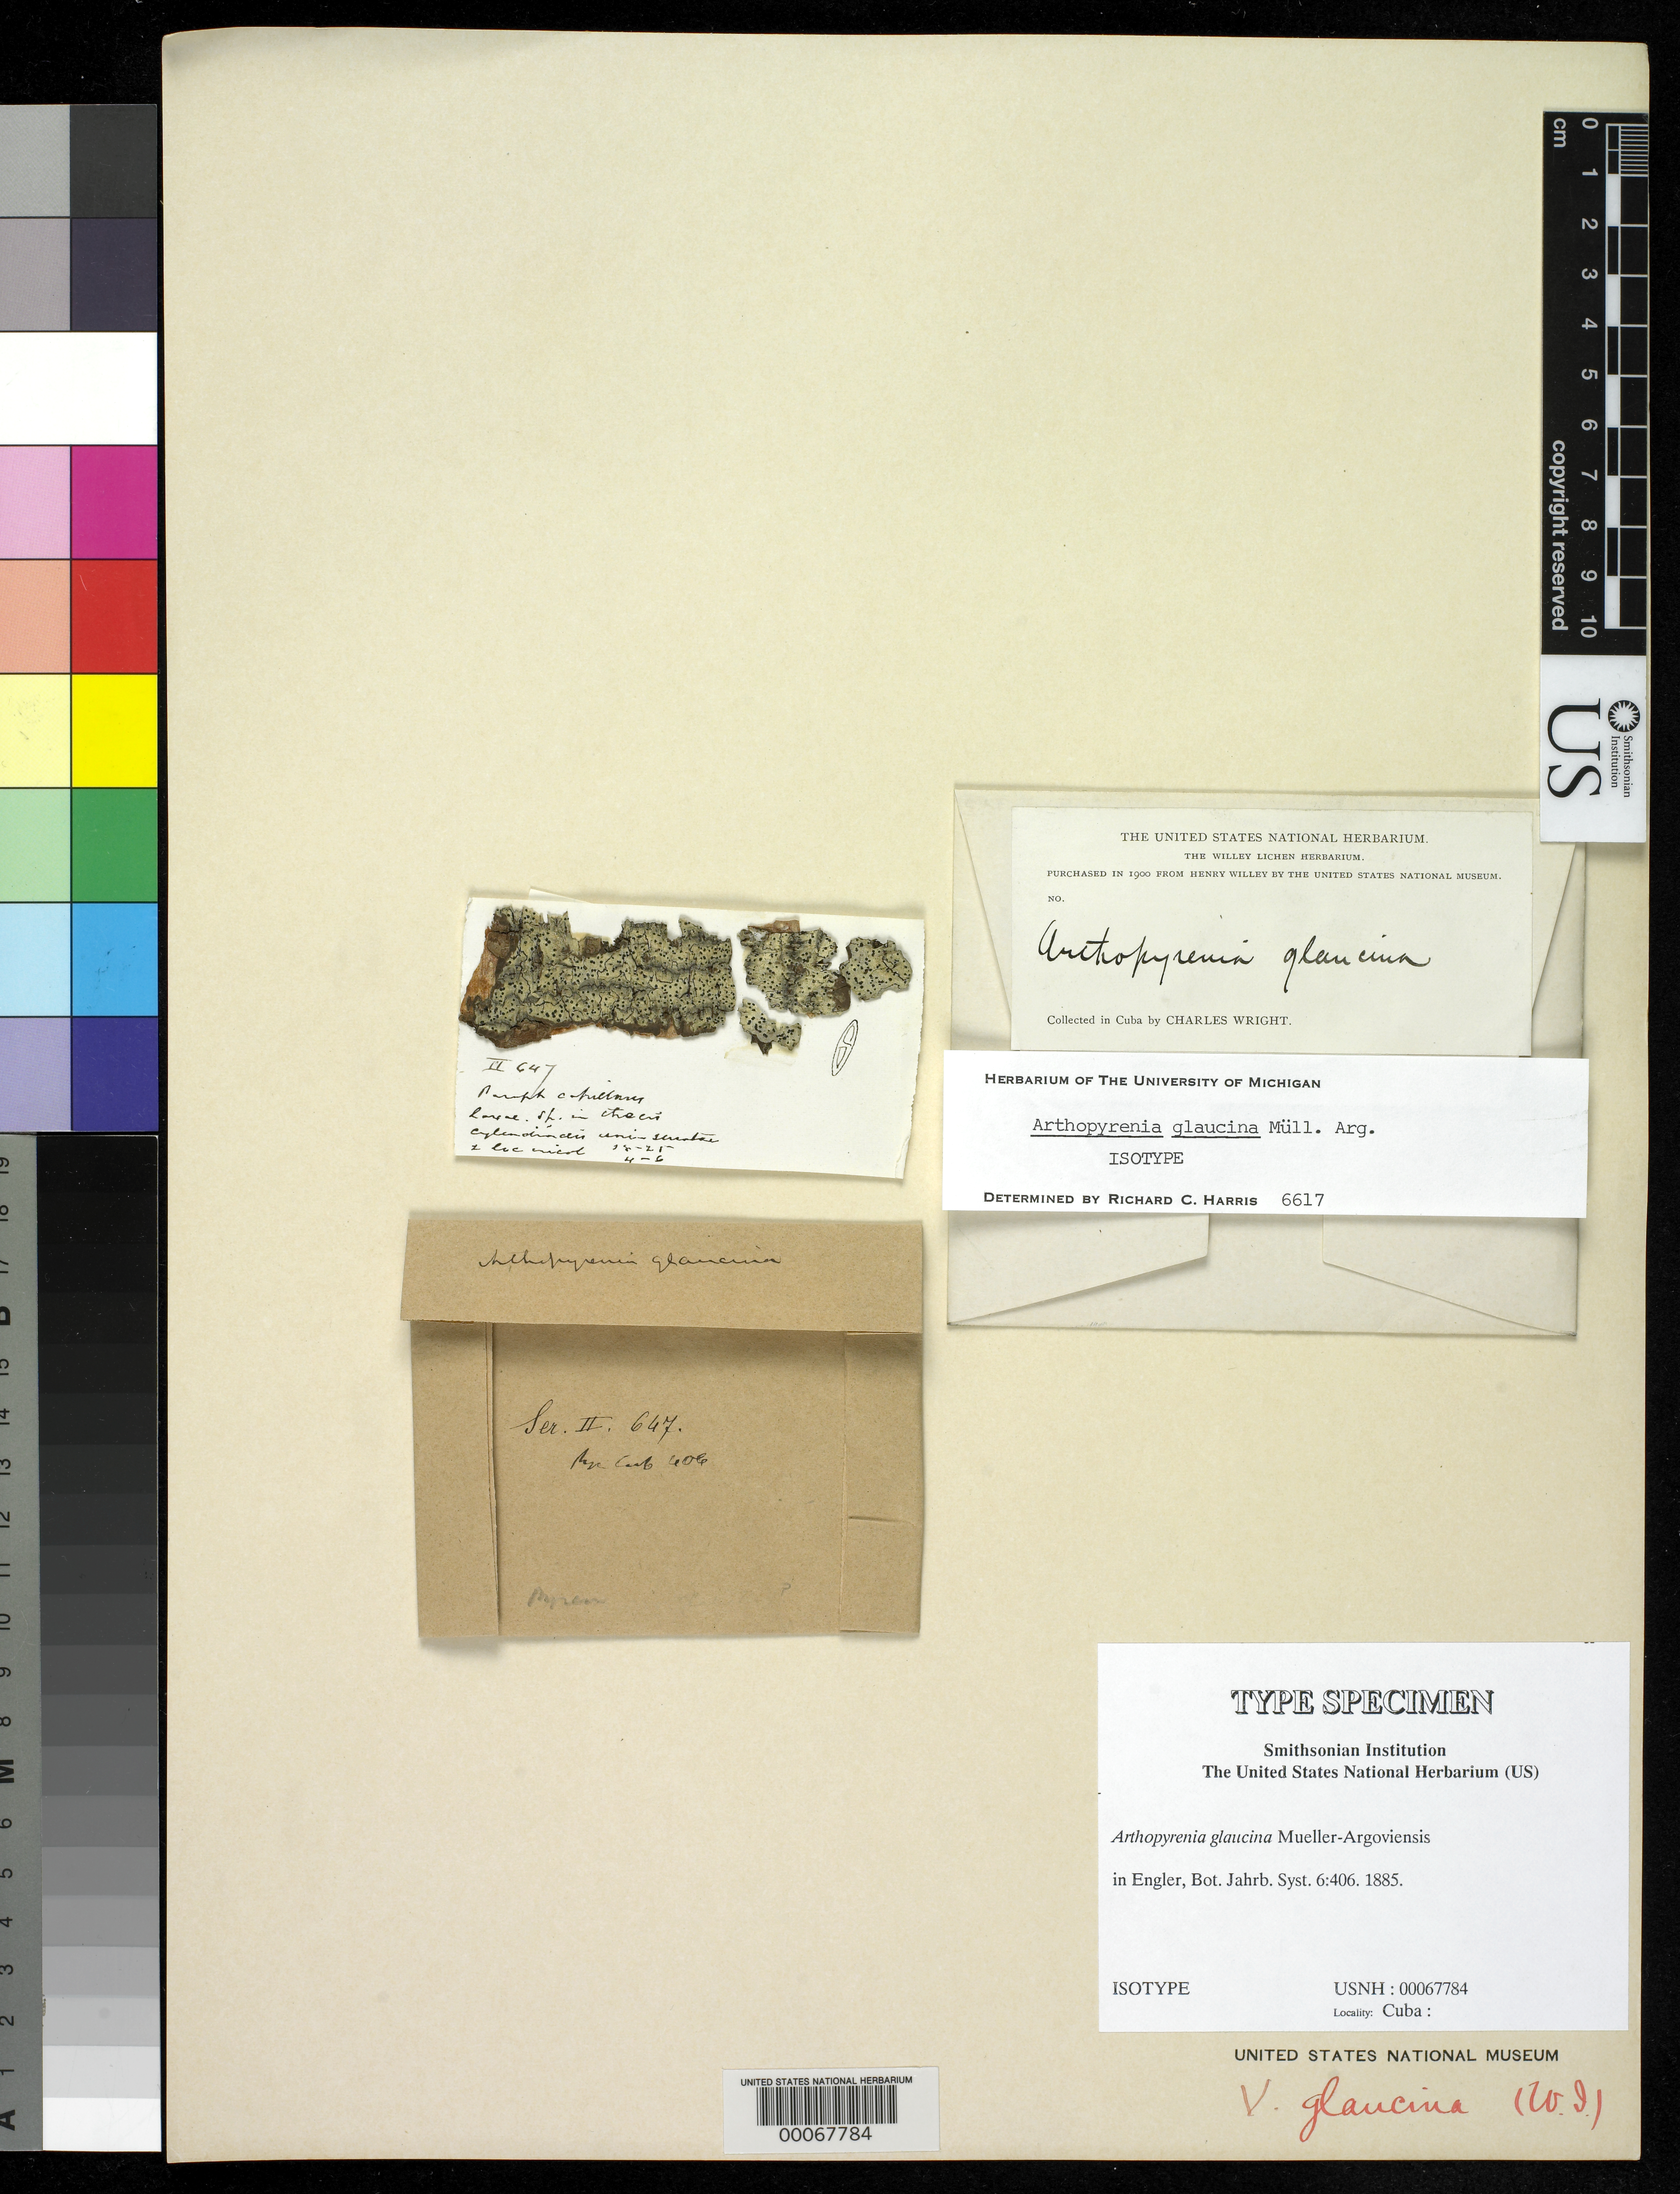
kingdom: Fungi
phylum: Ascomycota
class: Dothideomycetes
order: Pleosporales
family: Arthopyreniaceae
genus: Arthopyrenia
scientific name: Arthopyrenia glaucina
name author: Müll. Arg. in Engl.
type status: Isotype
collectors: C. Wright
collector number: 647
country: Cuba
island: Greater Antilles